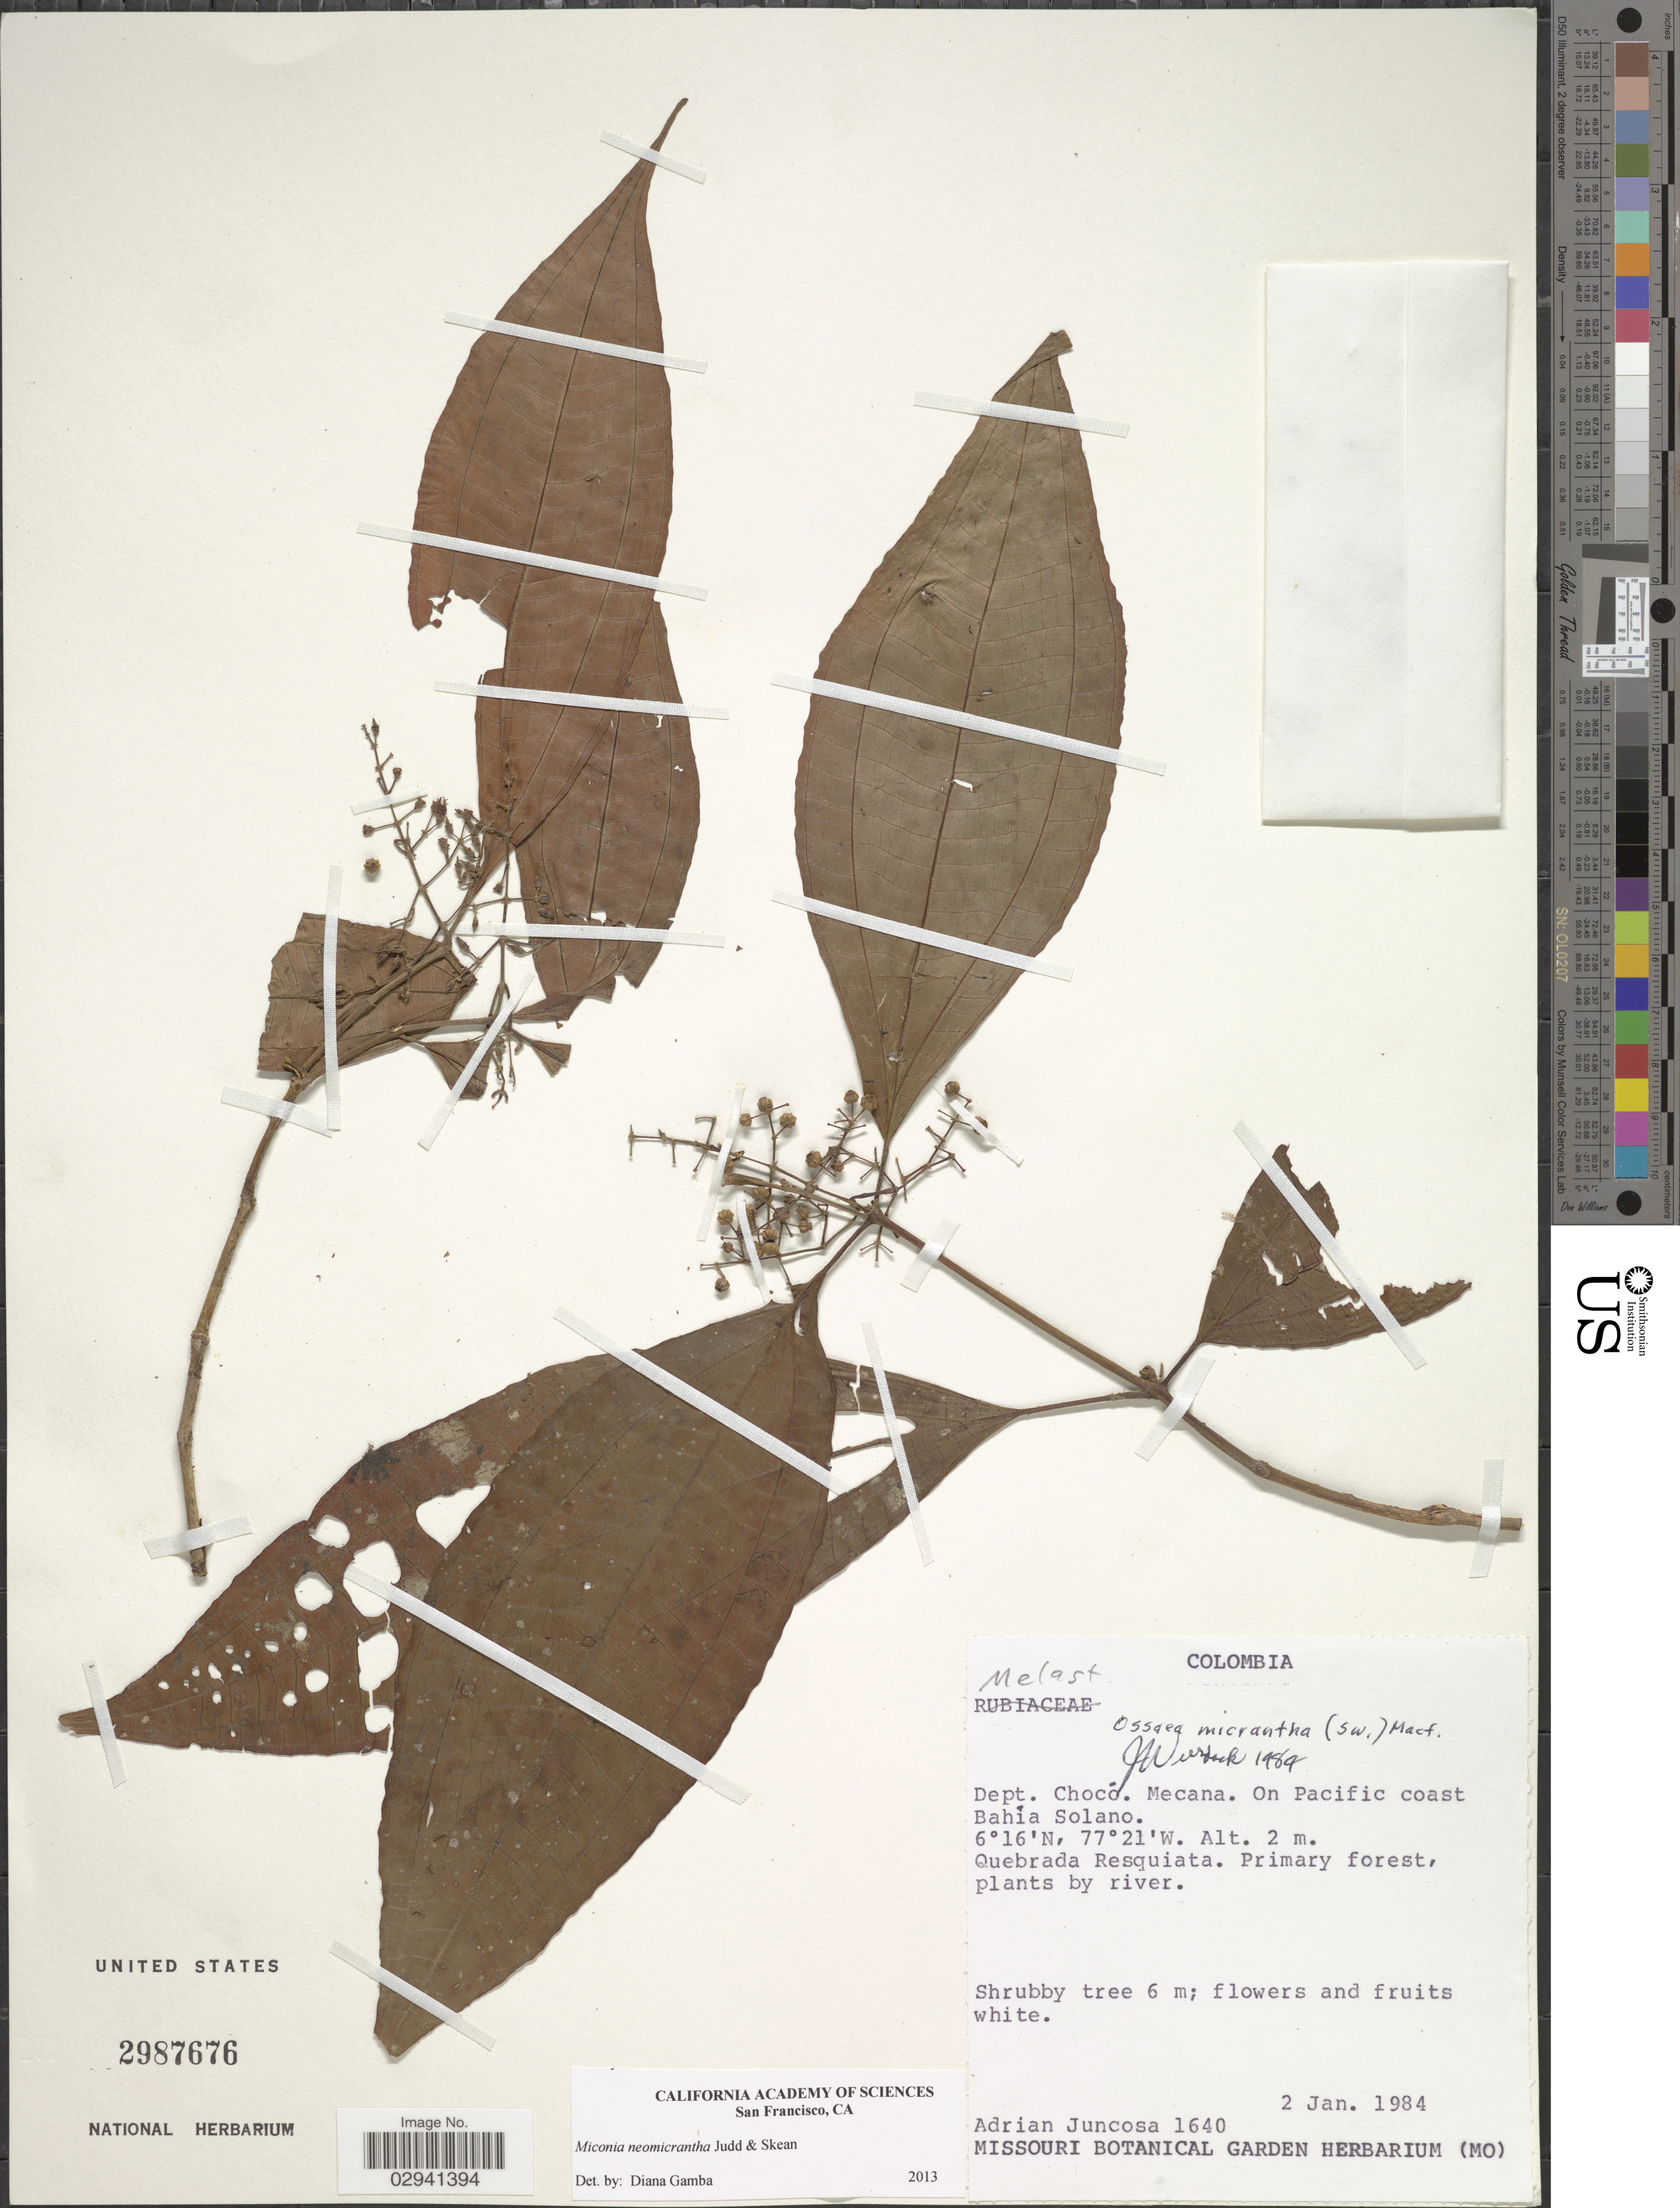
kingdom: Plantae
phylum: Tracheophyta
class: Magnoliopsida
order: Myrtales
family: Melastomataceae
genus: Miconia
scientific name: Miconia neomicrantha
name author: Judd & Skean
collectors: A. Juncosa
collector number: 1640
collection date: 1984-01-02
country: Colombia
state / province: Chocó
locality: Dept. Chocó, Mecana, On Pacific coast, Bahía Solano.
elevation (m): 2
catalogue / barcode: US 2987676